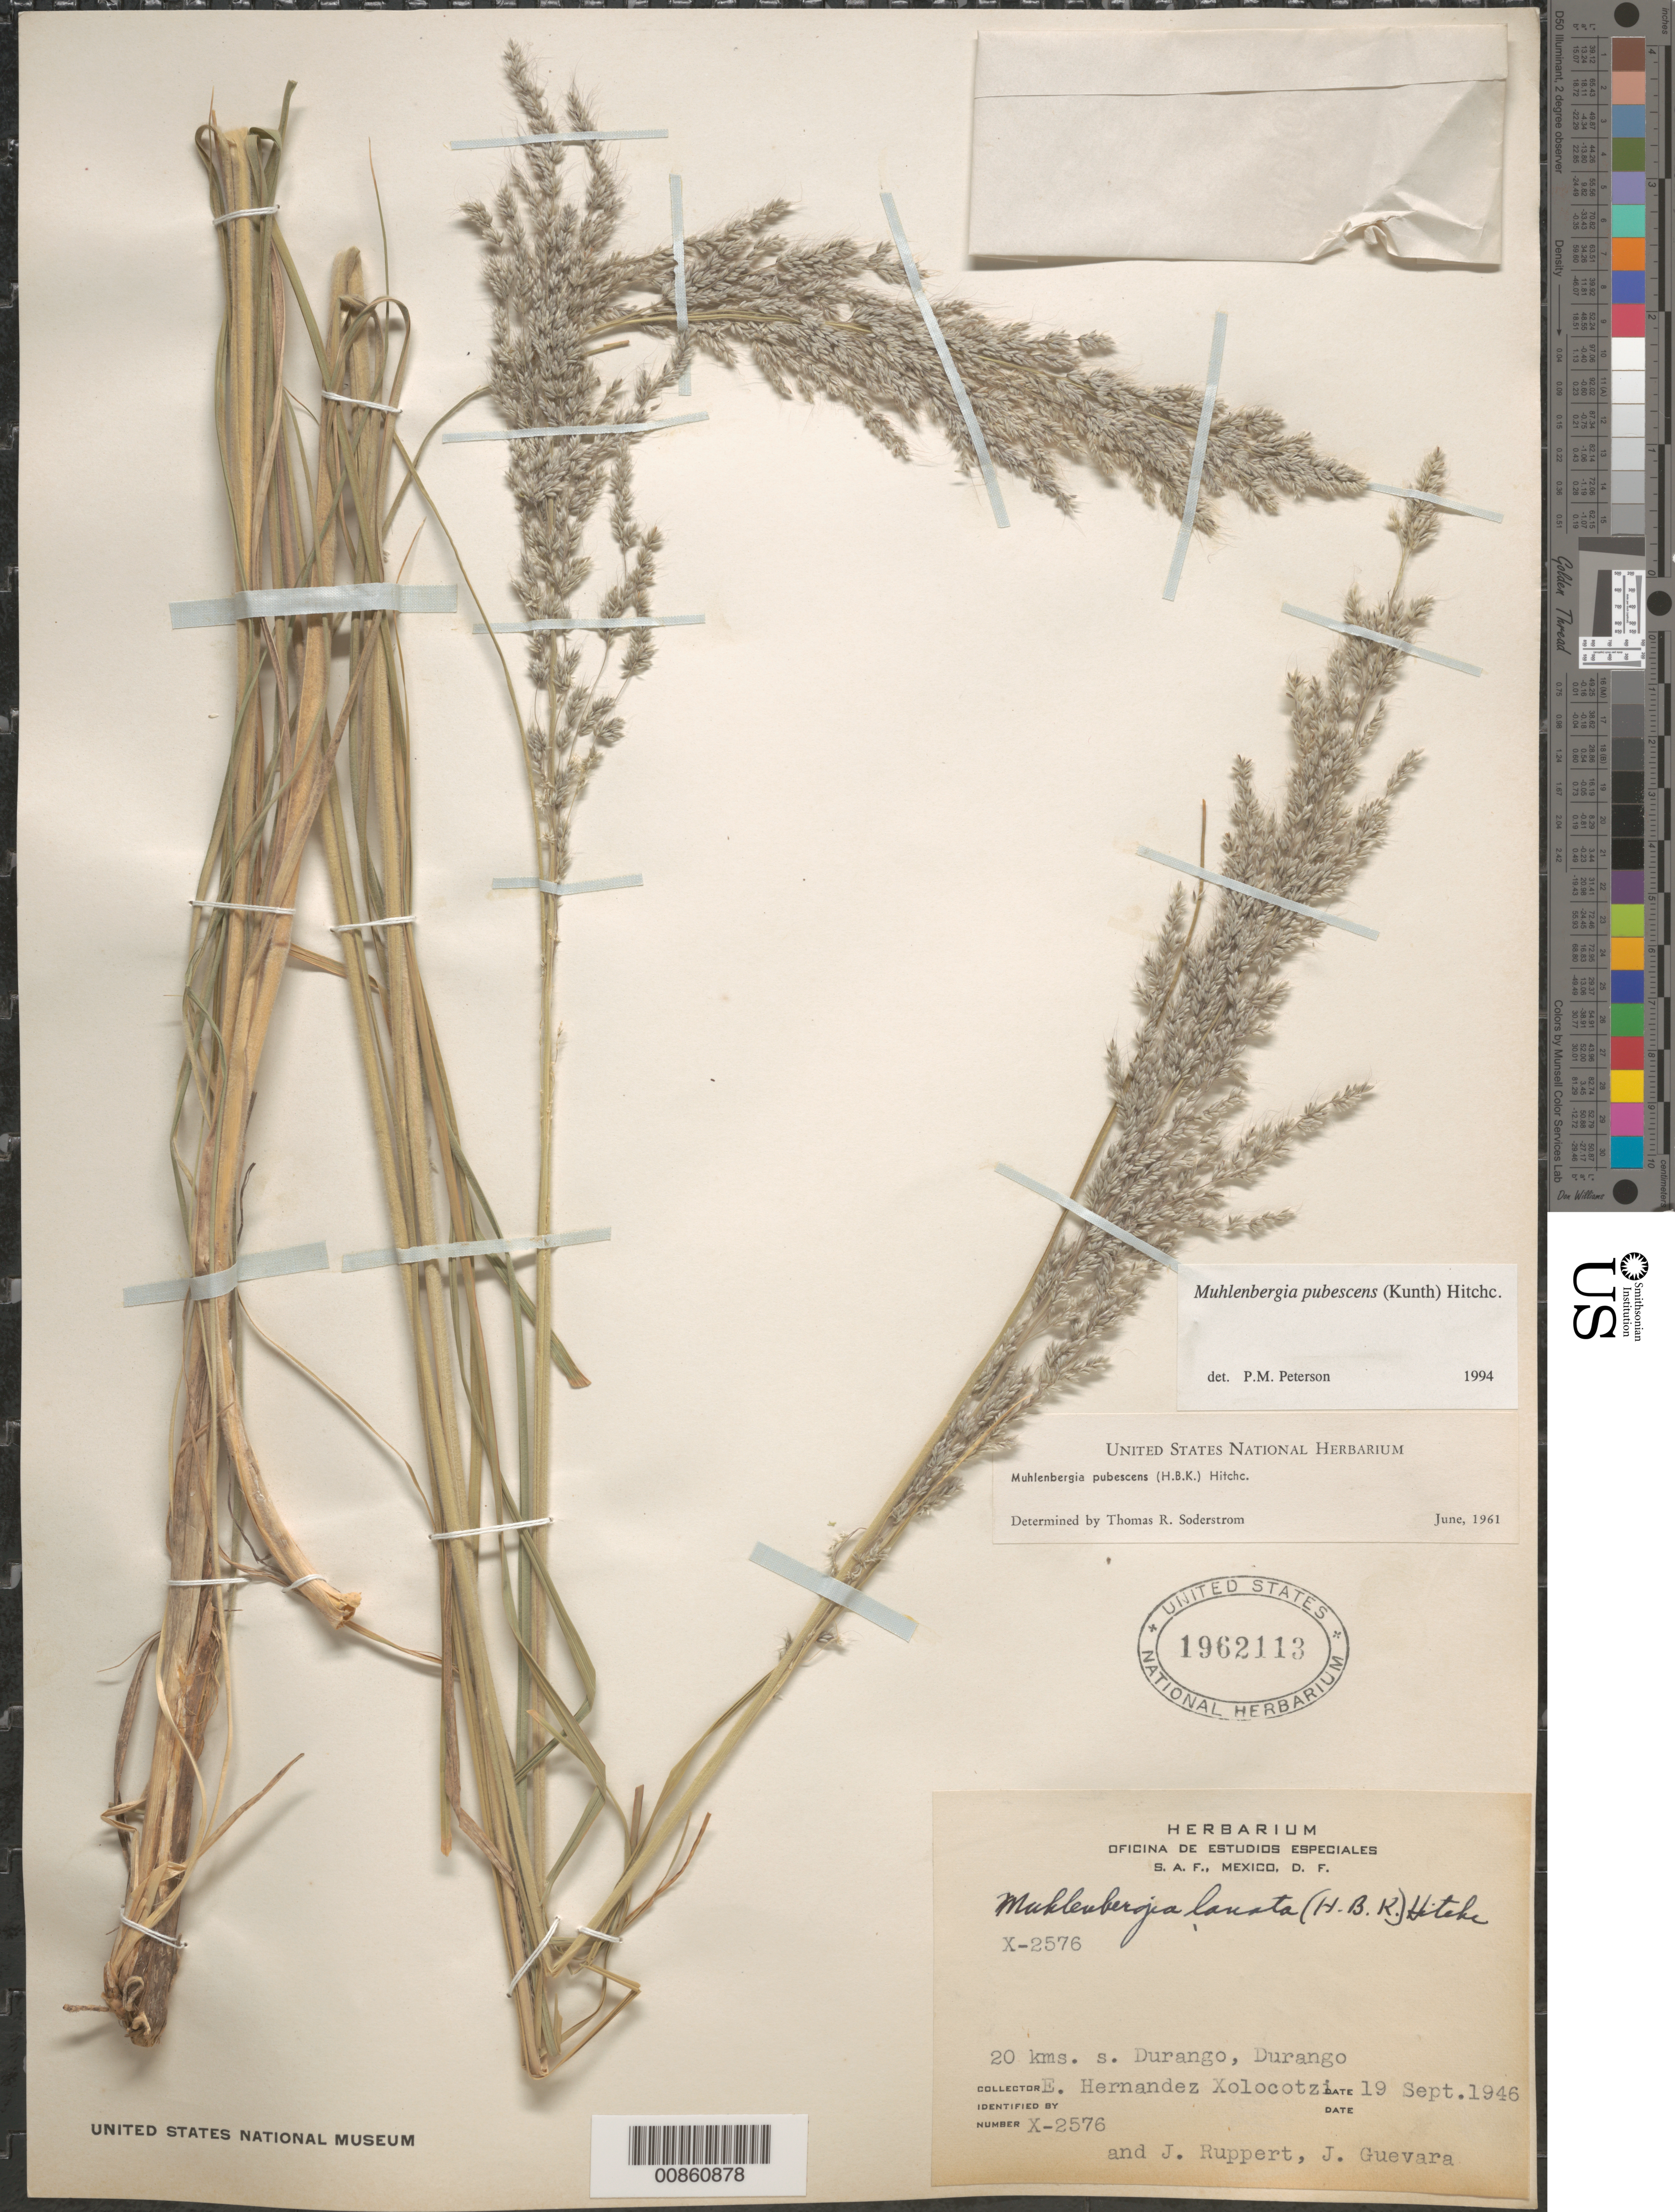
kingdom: Plantae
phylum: Tracheophyta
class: Liliopsida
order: Poales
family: Poaceae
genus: Muhlenbergia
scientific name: Muhlenbergia pubescens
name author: (Kunth) Hitchc.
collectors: E. I. Hernández-X., J. Ruppert & J. Guevara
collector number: X-2576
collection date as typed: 19 Sep 1946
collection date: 1946-09-19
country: Mexico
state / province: Durango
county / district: Durango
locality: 20 km S of Durango on Hwy towards Aserradero la Flor, mpio. Durango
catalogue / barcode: US 1962113